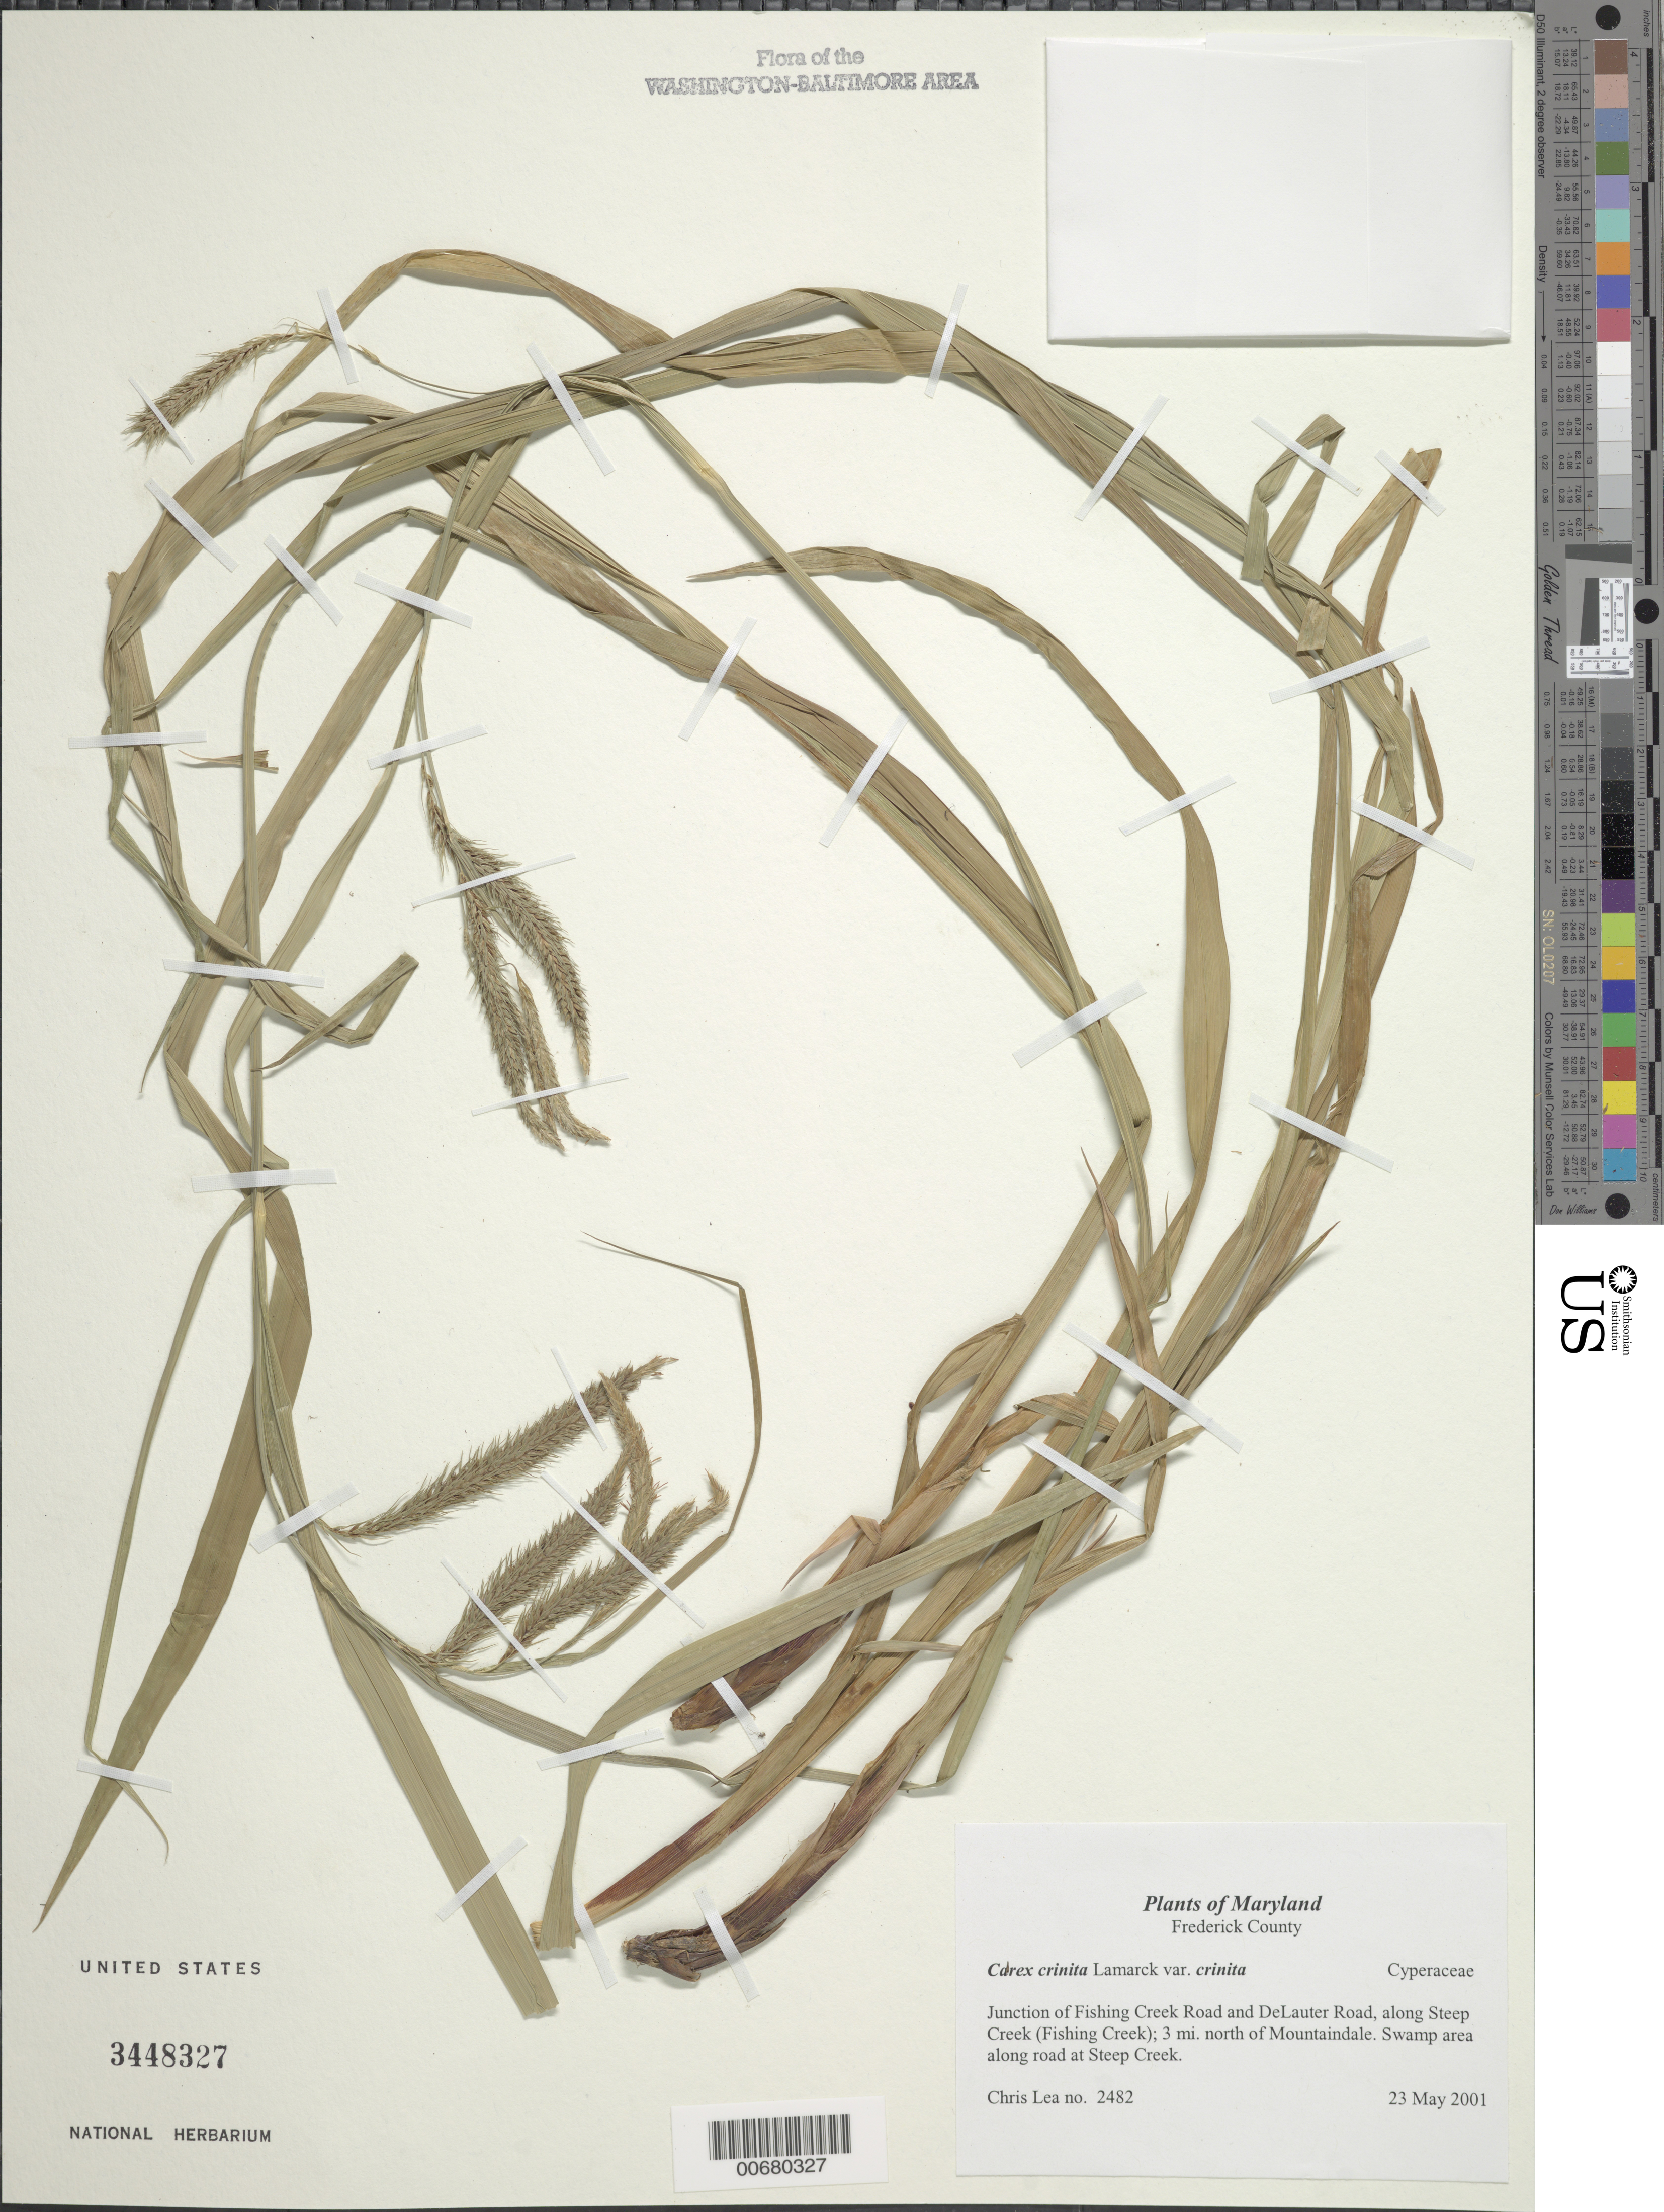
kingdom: Plantae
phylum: Tracheophyta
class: Liliopsida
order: Poales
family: Cyperaceae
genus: Carex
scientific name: Carex crinita var. crinita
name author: Lam.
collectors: C. Lea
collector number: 2482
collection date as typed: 23 May 2001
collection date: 2001-05-23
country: United States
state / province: Maryland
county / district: Frederick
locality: Junction of Fishing Creek Road and DeLauter Road, along Steep Creek (Fishing Creek); 3 mi. north of Mountaindale.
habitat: Swamp area along road at Steep Creek.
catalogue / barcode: US 3448327